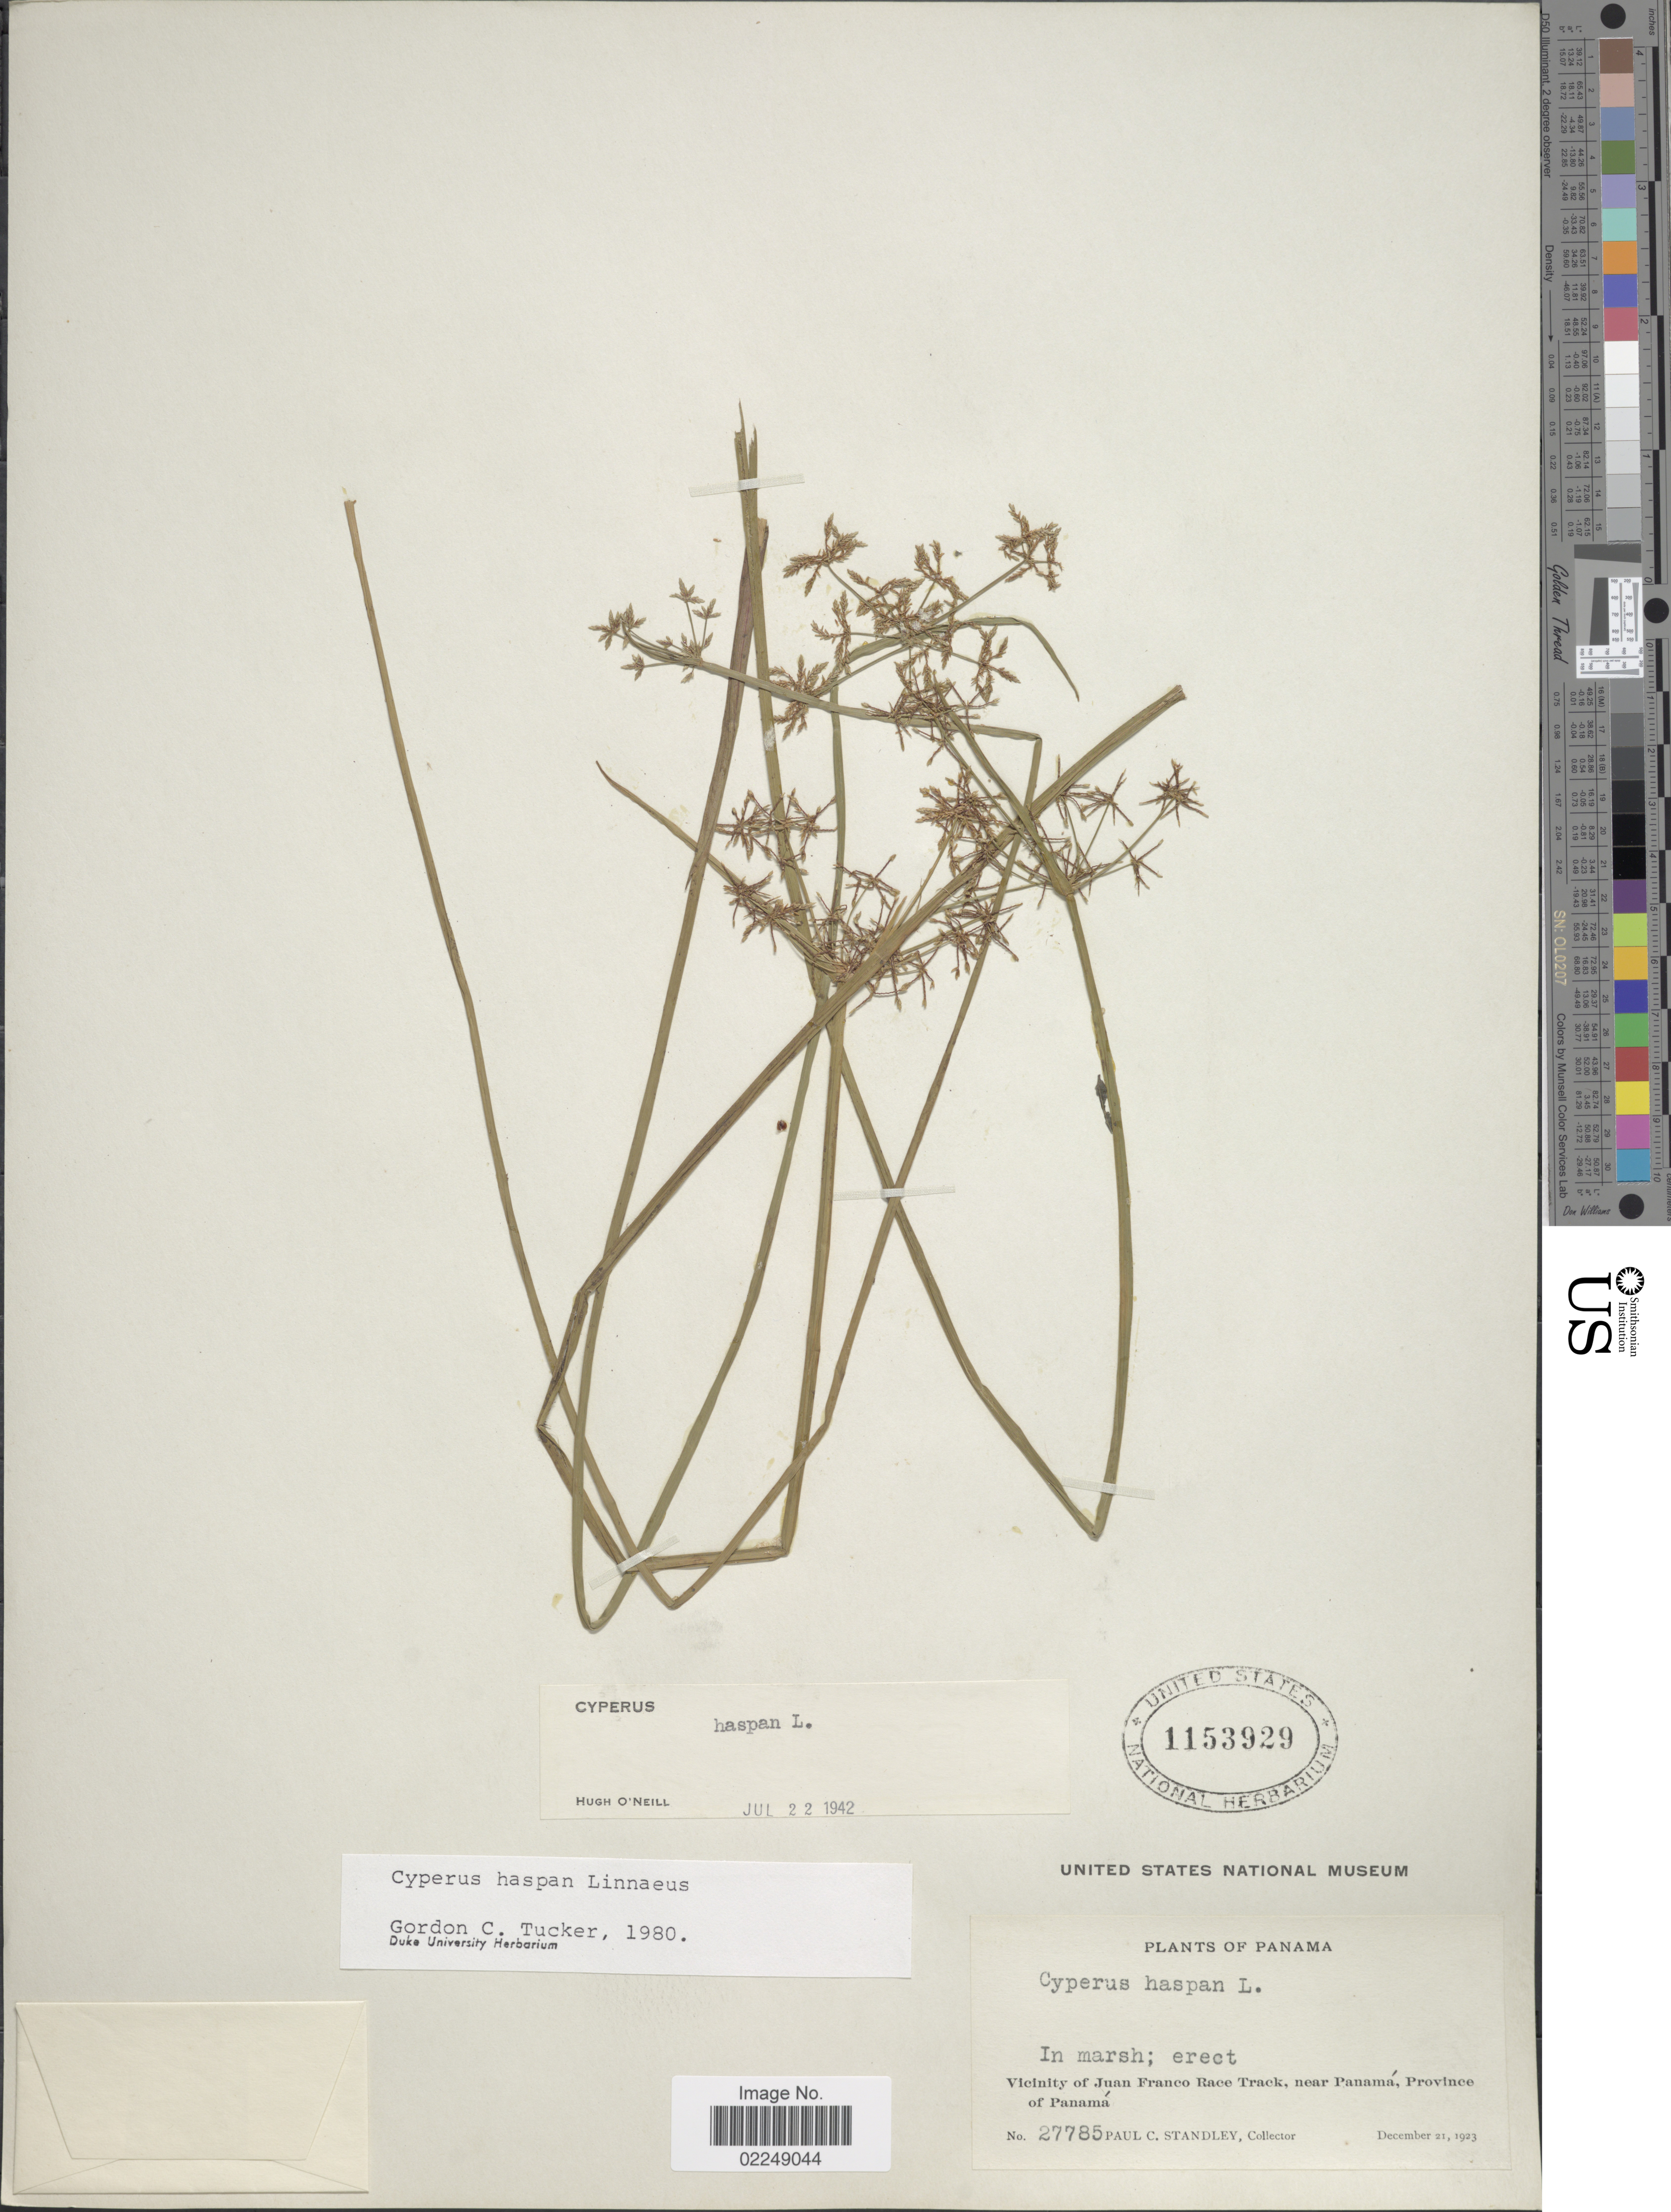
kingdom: Plantae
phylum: Tracheophyta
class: Liliopsida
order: Poales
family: Cyperaceae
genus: Cyperus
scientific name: Cyperus haspan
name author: L.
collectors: P. C. Standley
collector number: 27785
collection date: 1923-12-21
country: Panama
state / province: Panamá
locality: Vicinity of Juan Franco Race Track, near Panama, Province of Panama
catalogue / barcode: US 1153929